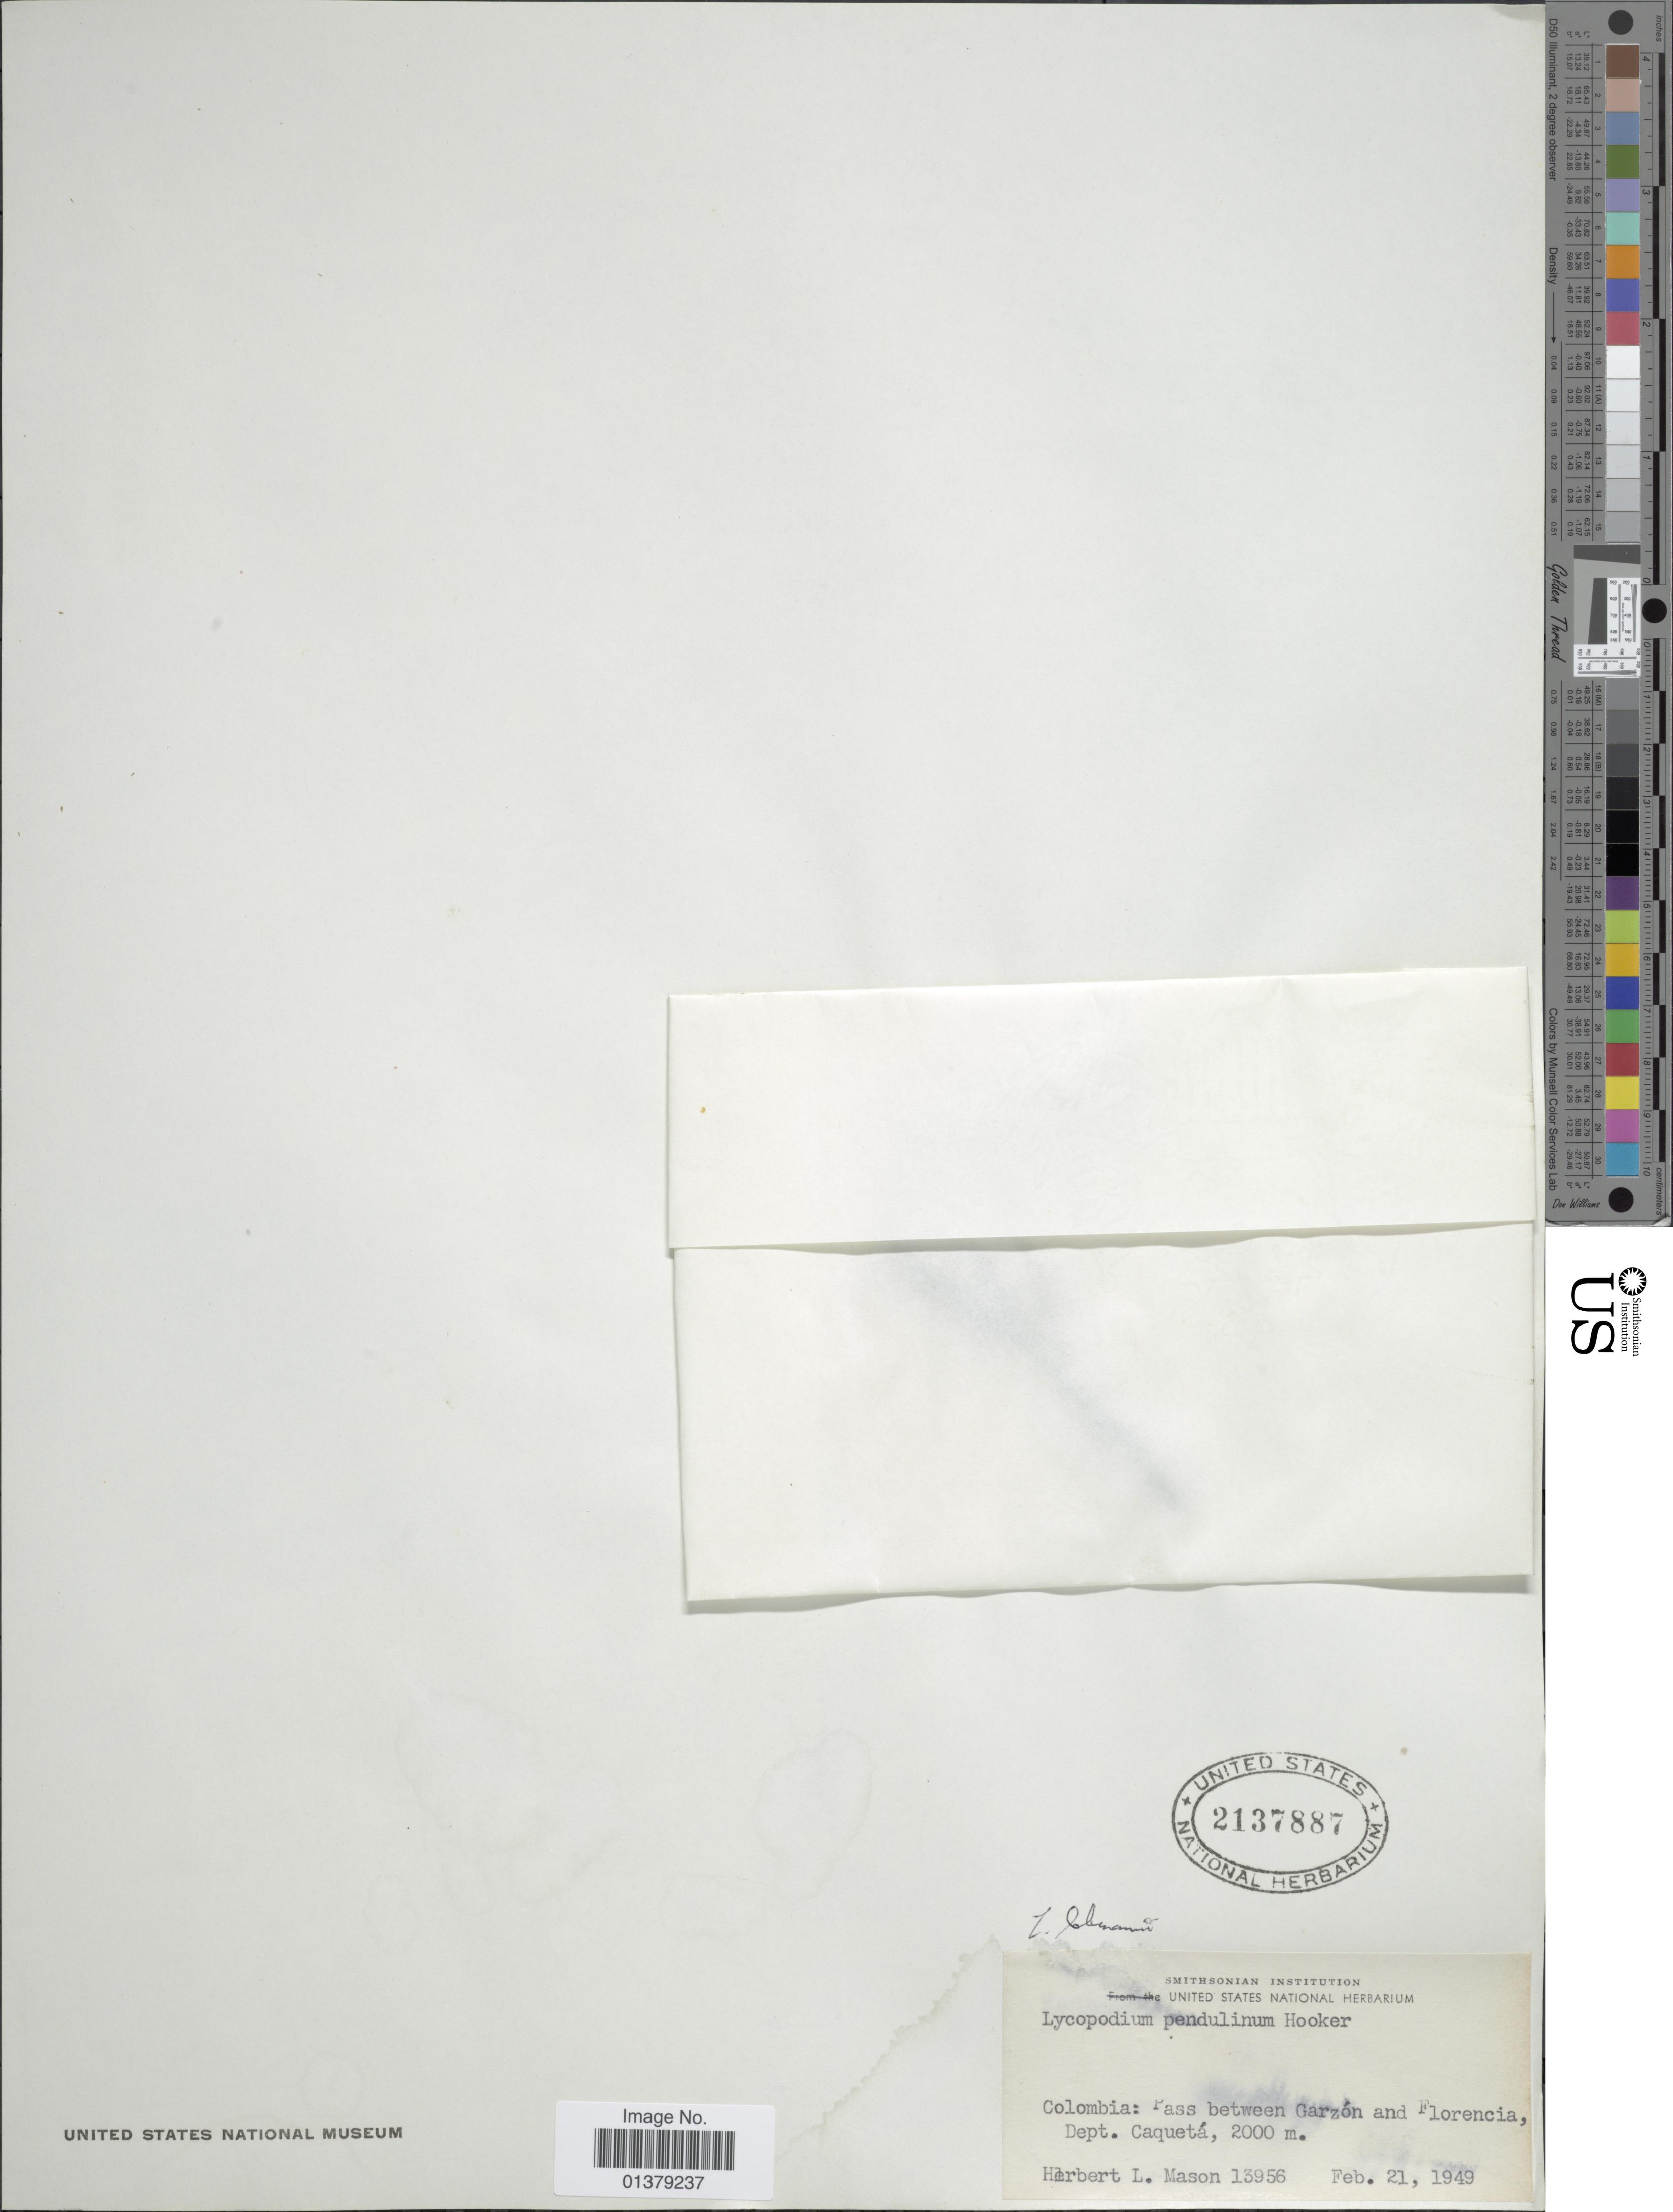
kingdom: Plantae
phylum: Tracheophyta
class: Lycopodiopsida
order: Lycopodiales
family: Lycopodiaceae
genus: Palhinhaea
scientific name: Palhinhaea lehmannii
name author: (Hieron.) Holub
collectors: H. L. Mason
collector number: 13956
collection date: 1949-02-21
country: Colombia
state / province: Caquetá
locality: Pass between Garzón and Florencia, Dept. Caquetá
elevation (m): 2000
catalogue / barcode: US 2137887